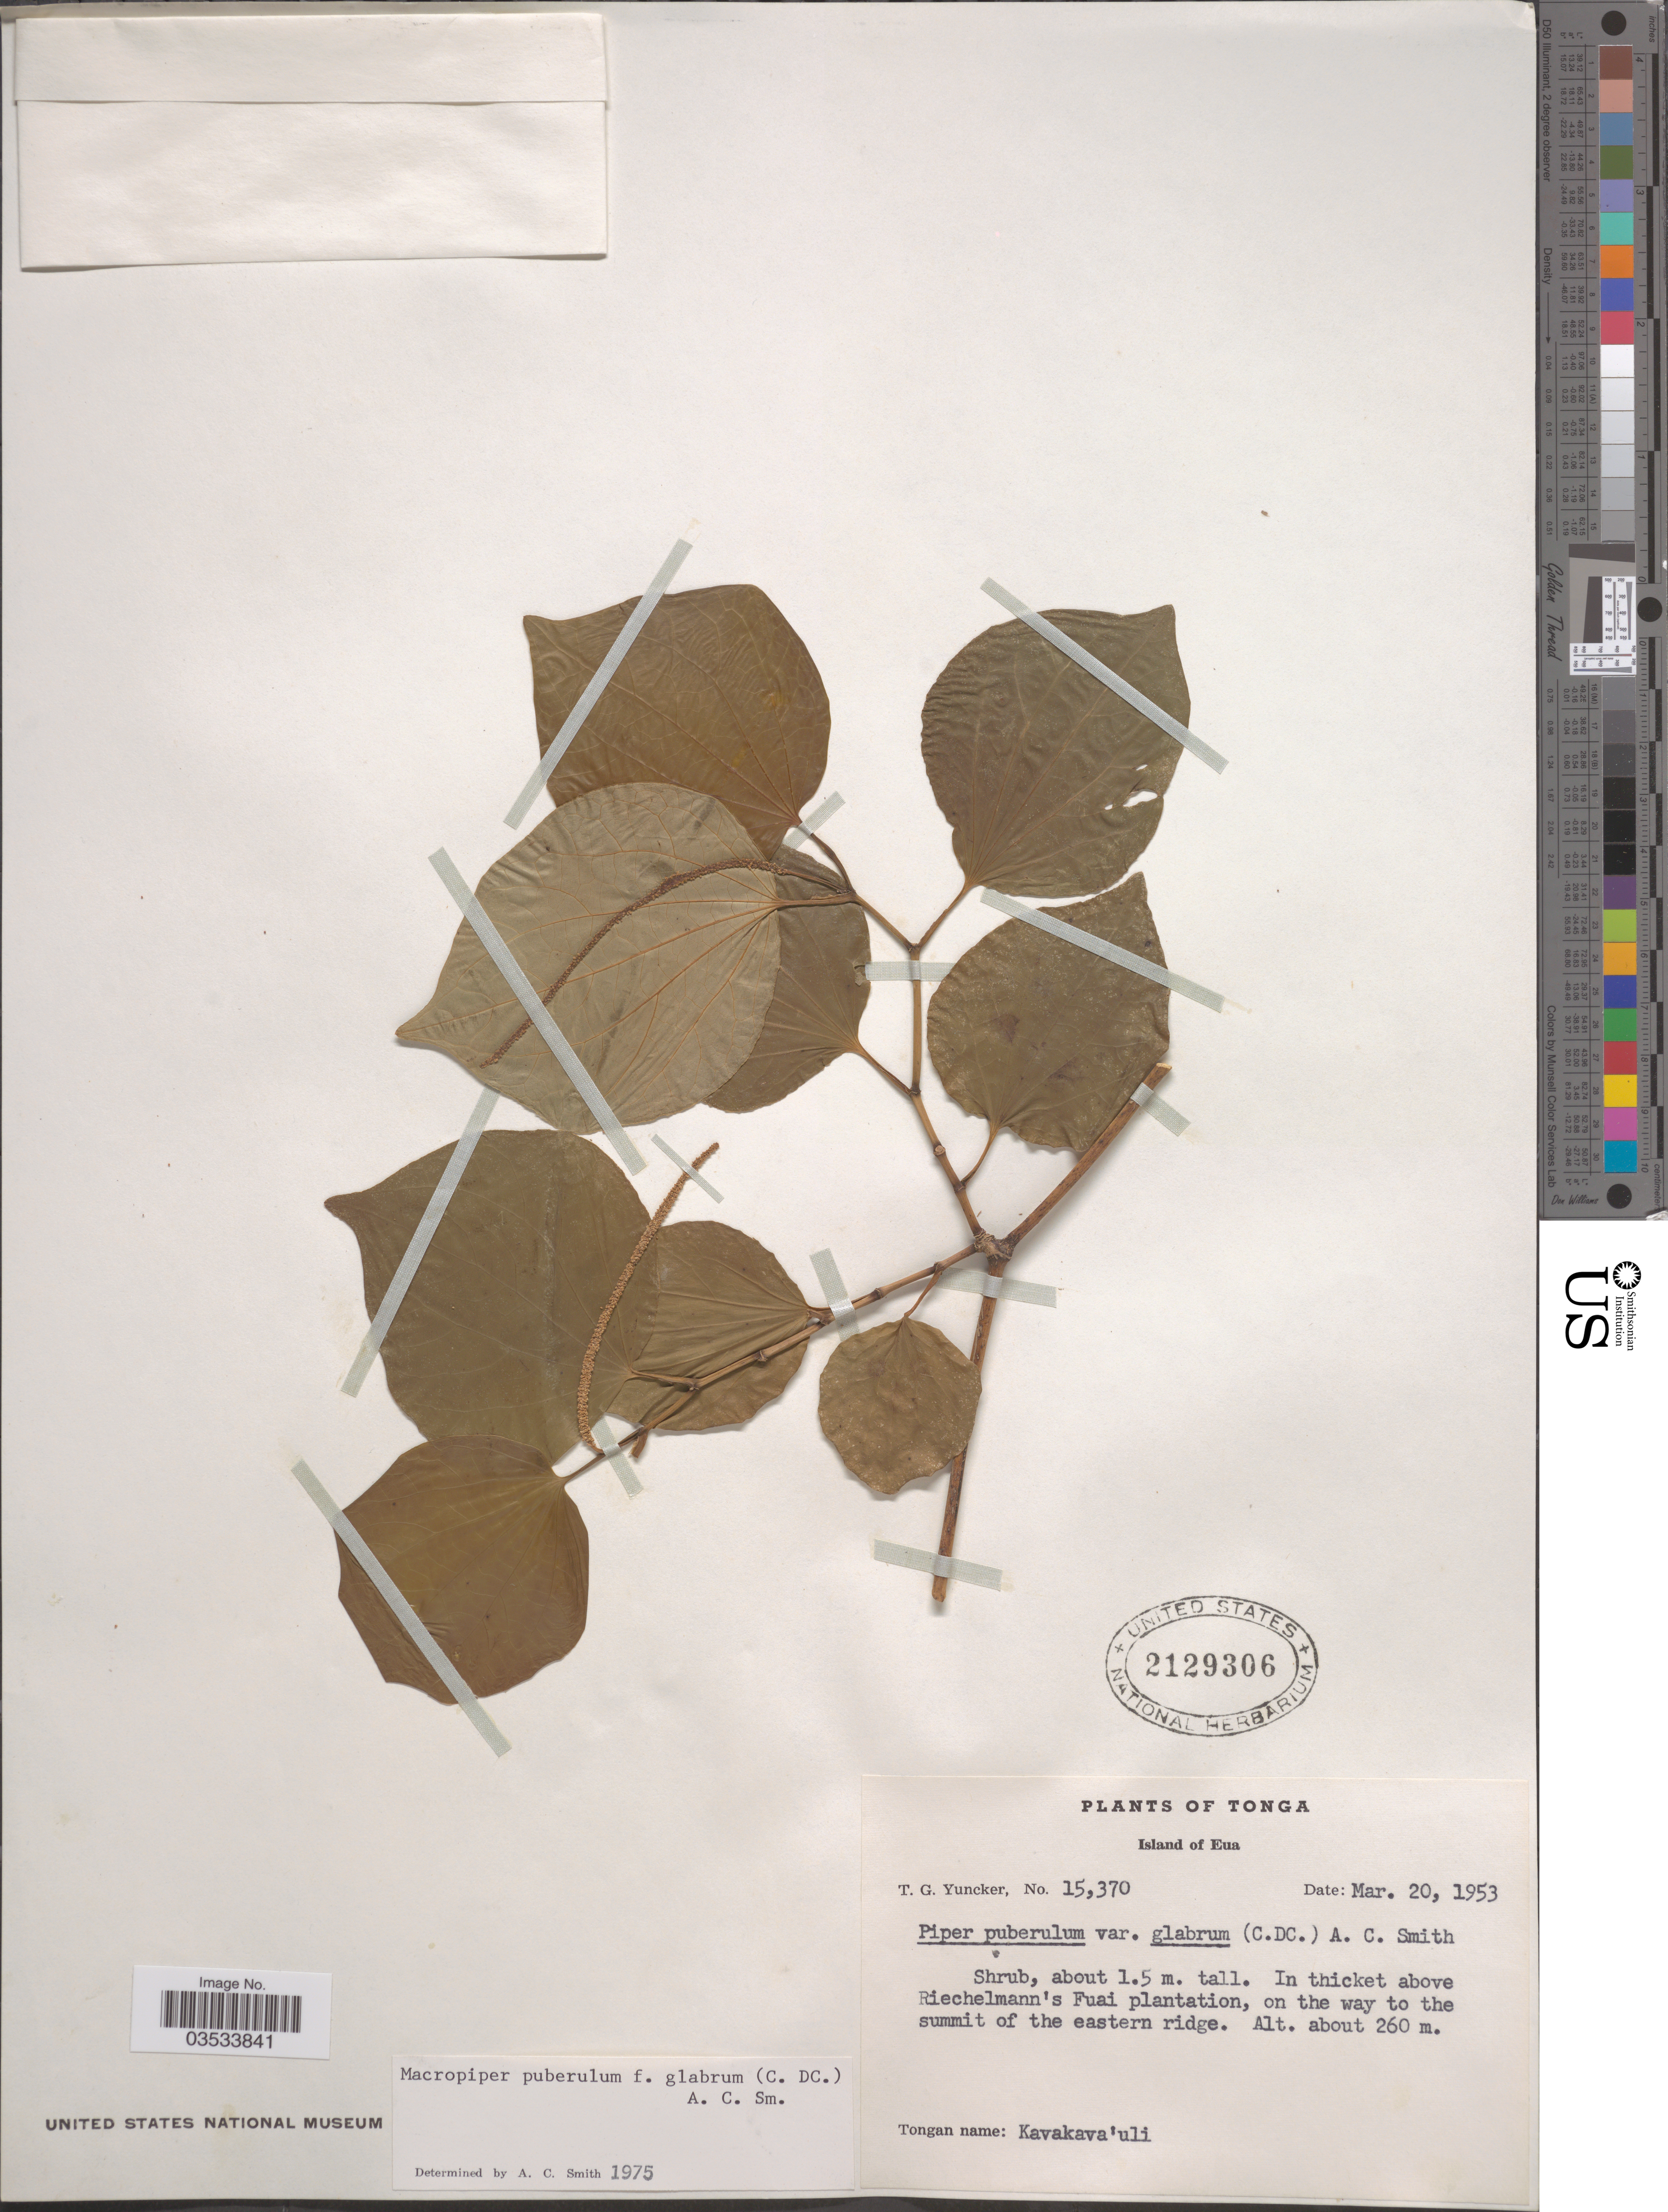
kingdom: Plantae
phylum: Tracheophyta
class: Magnoliopsida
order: Piperales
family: Piperaceae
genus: Piper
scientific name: Piper puberulum var. glabrum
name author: (C. DC.) C.A. Sm.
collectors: T. G. Yuncker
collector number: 15370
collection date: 1953-03-20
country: Tonga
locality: Island of Eua. Above Riechelmann's Fuai plantation, on the way to the summit of the eastern ridge.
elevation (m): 260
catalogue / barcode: US 2129306